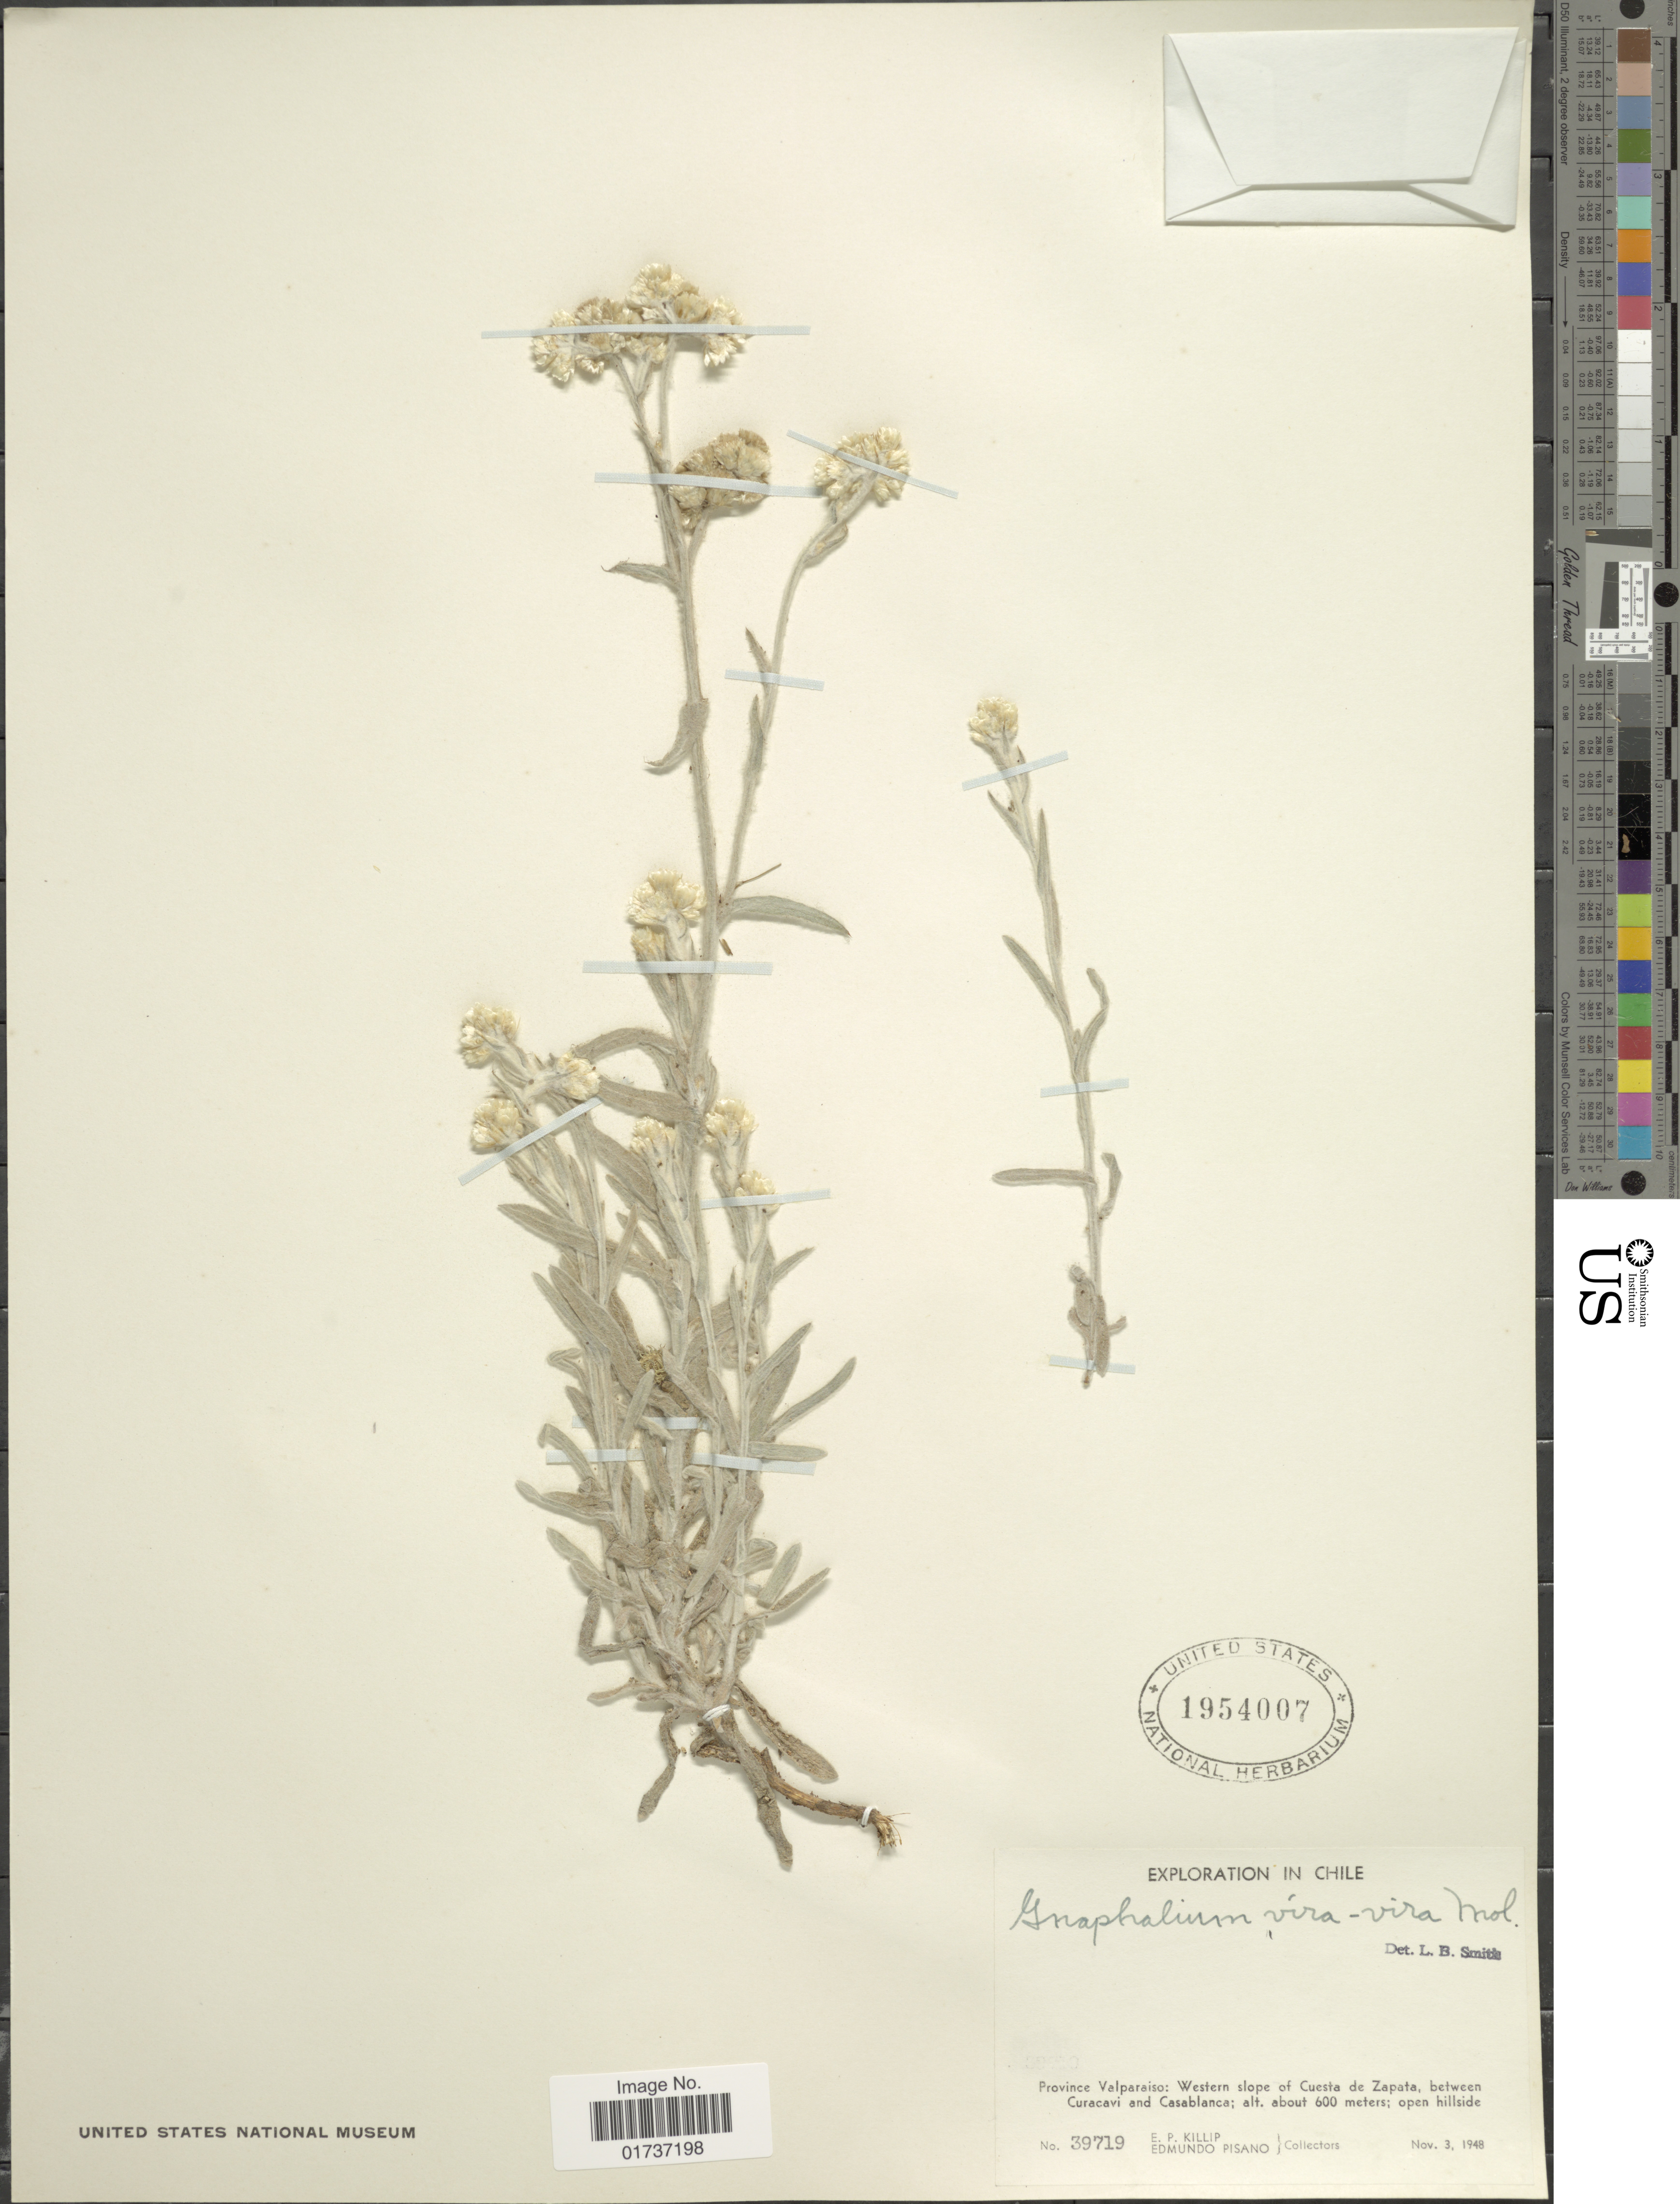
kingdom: Plantae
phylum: Tracheophyta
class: Magnoliopsida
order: Asterales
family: Asteraceae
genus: Gnaphalium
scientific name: Gnaphalium vira-vira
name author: Molina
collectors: E. P. Killip & E. Pisano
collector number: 39719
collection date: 1948-11-03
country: Chile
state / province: Valparaíso (V)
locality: Western slope of Cuesta de Zapata, between Curacavi and Casablanca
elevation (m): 600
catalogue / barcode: US 1954007